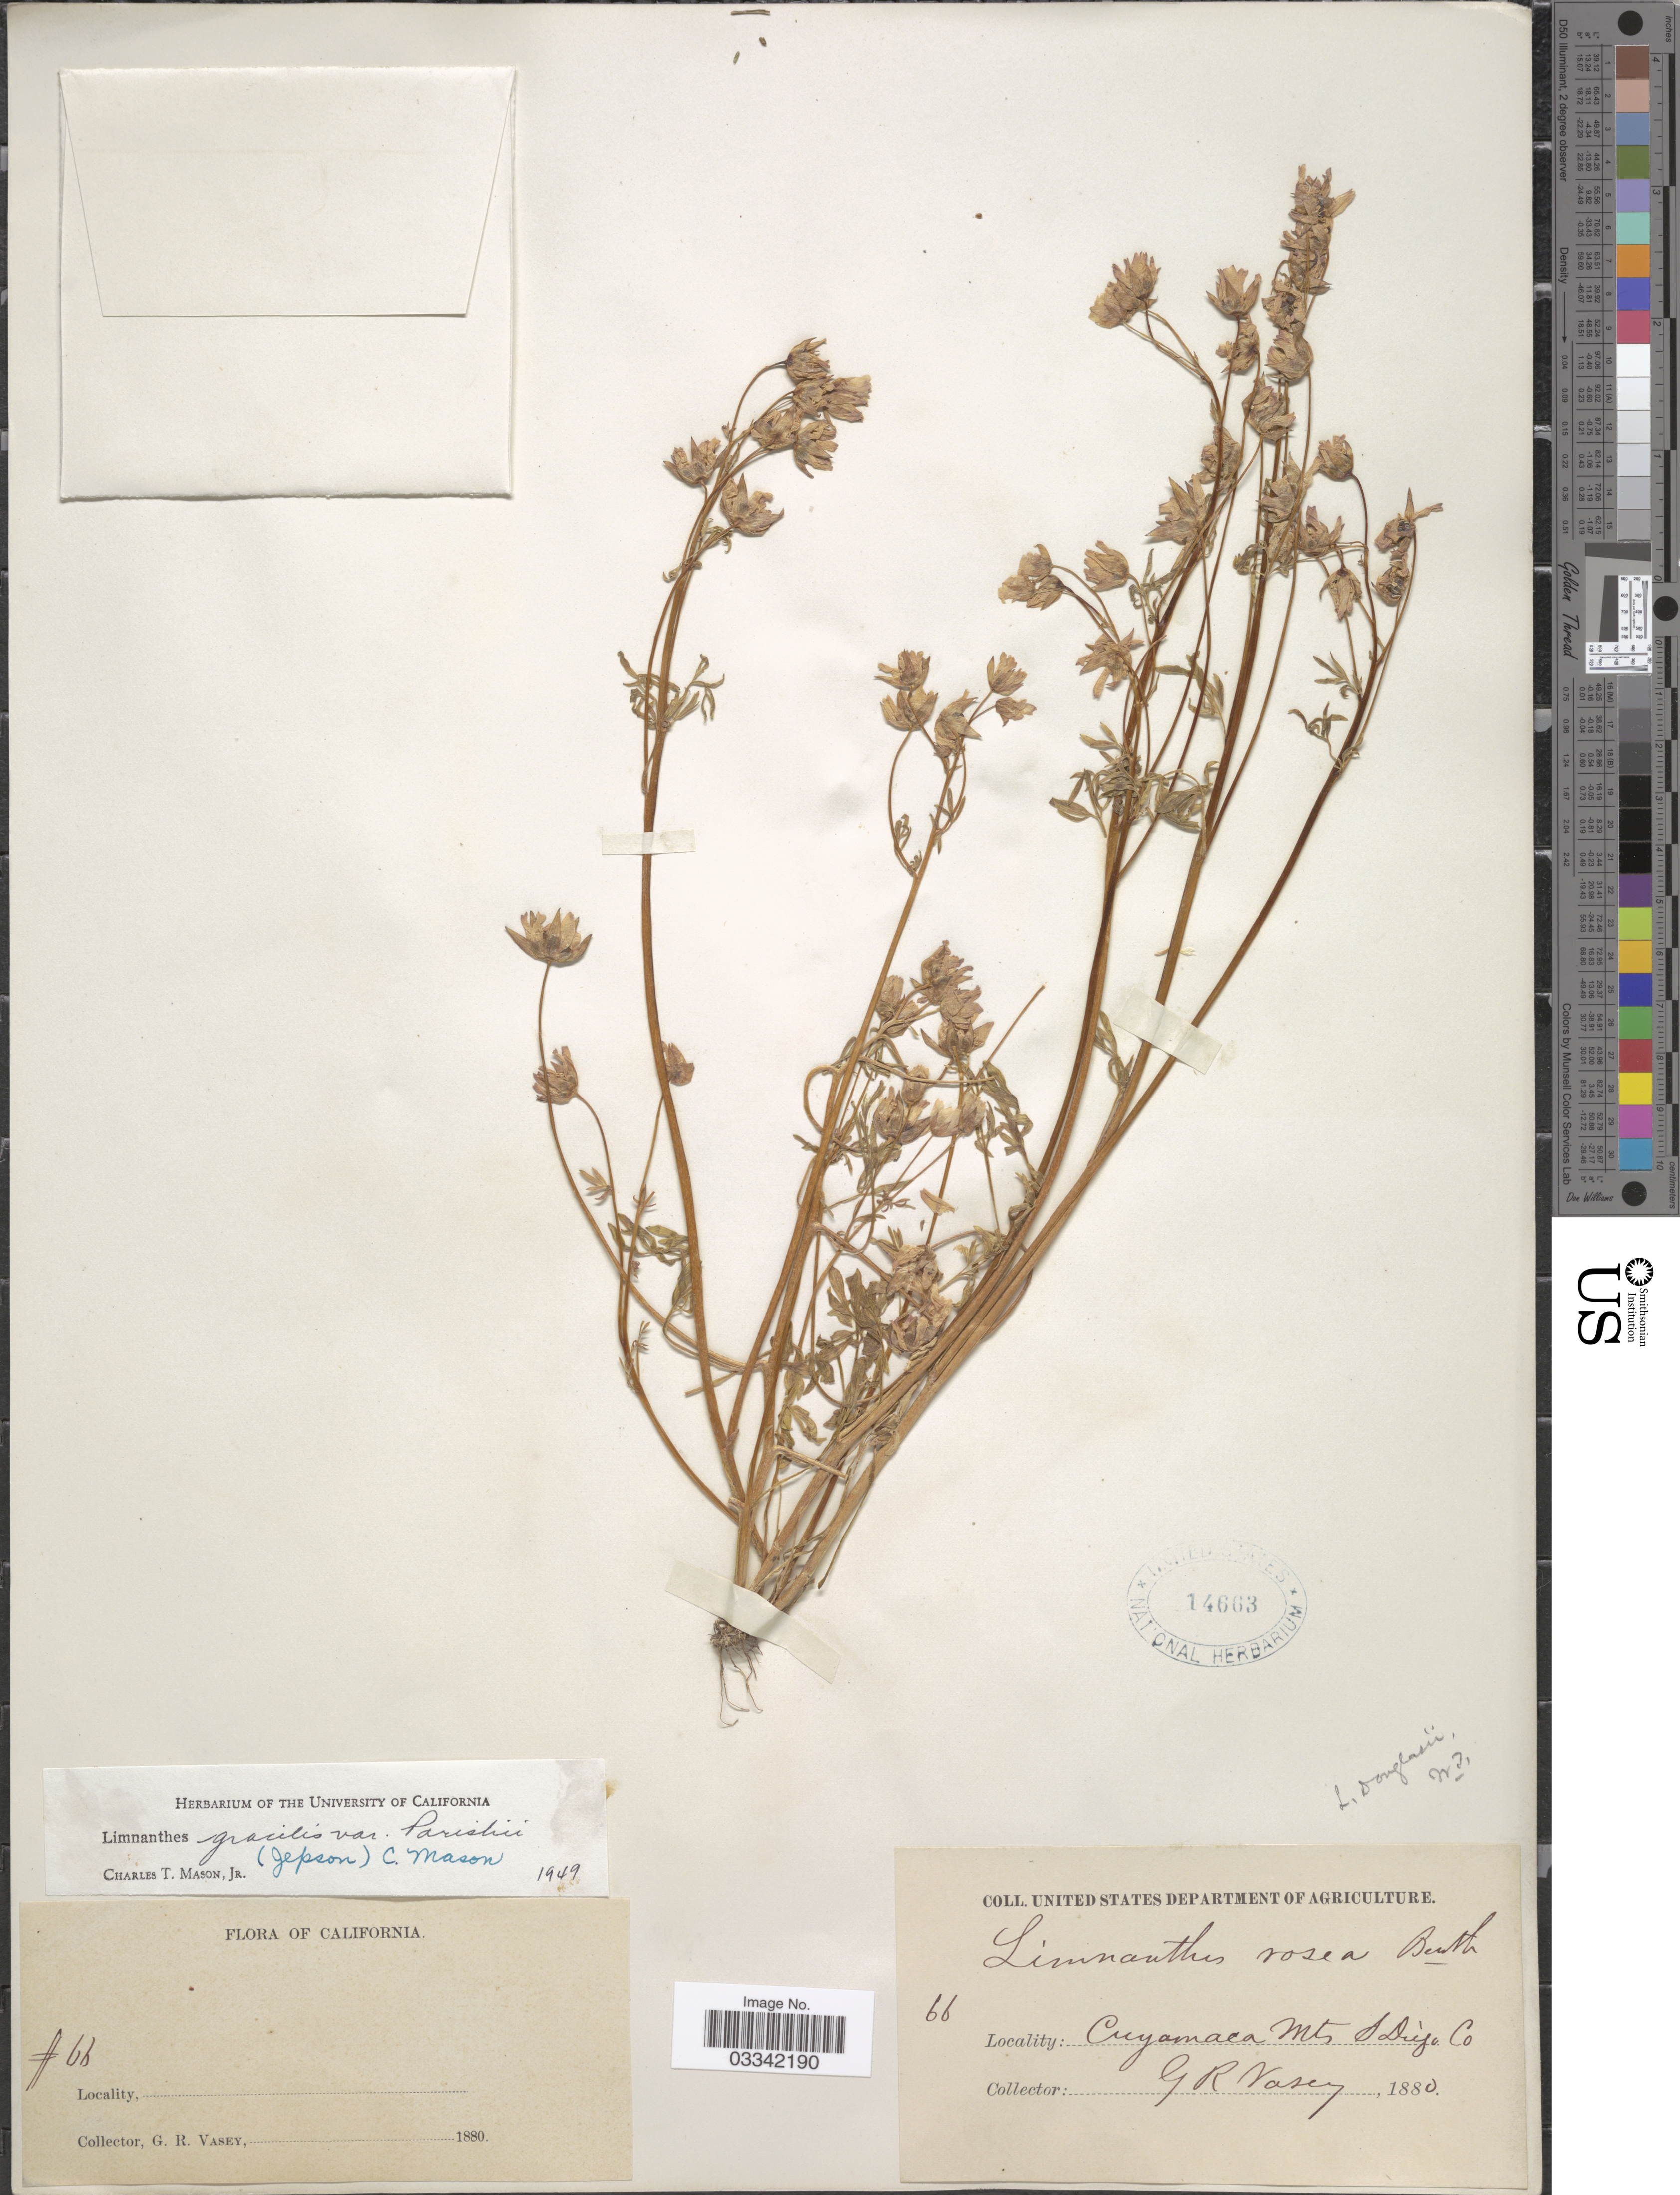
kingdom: Plantae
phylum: Tracheophyta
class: Magnoliopsida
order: Brassicales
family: Limnanthaceae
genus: Limnanthes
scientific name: Limnanthes alba subsp. parishii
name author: (Jeps.) Morin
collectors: G. R. Vasey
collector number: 66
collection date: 1880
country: United States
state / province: California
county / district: San Diego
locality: Cuyamaca Mts, S Diego Co.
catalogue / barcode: US 14663